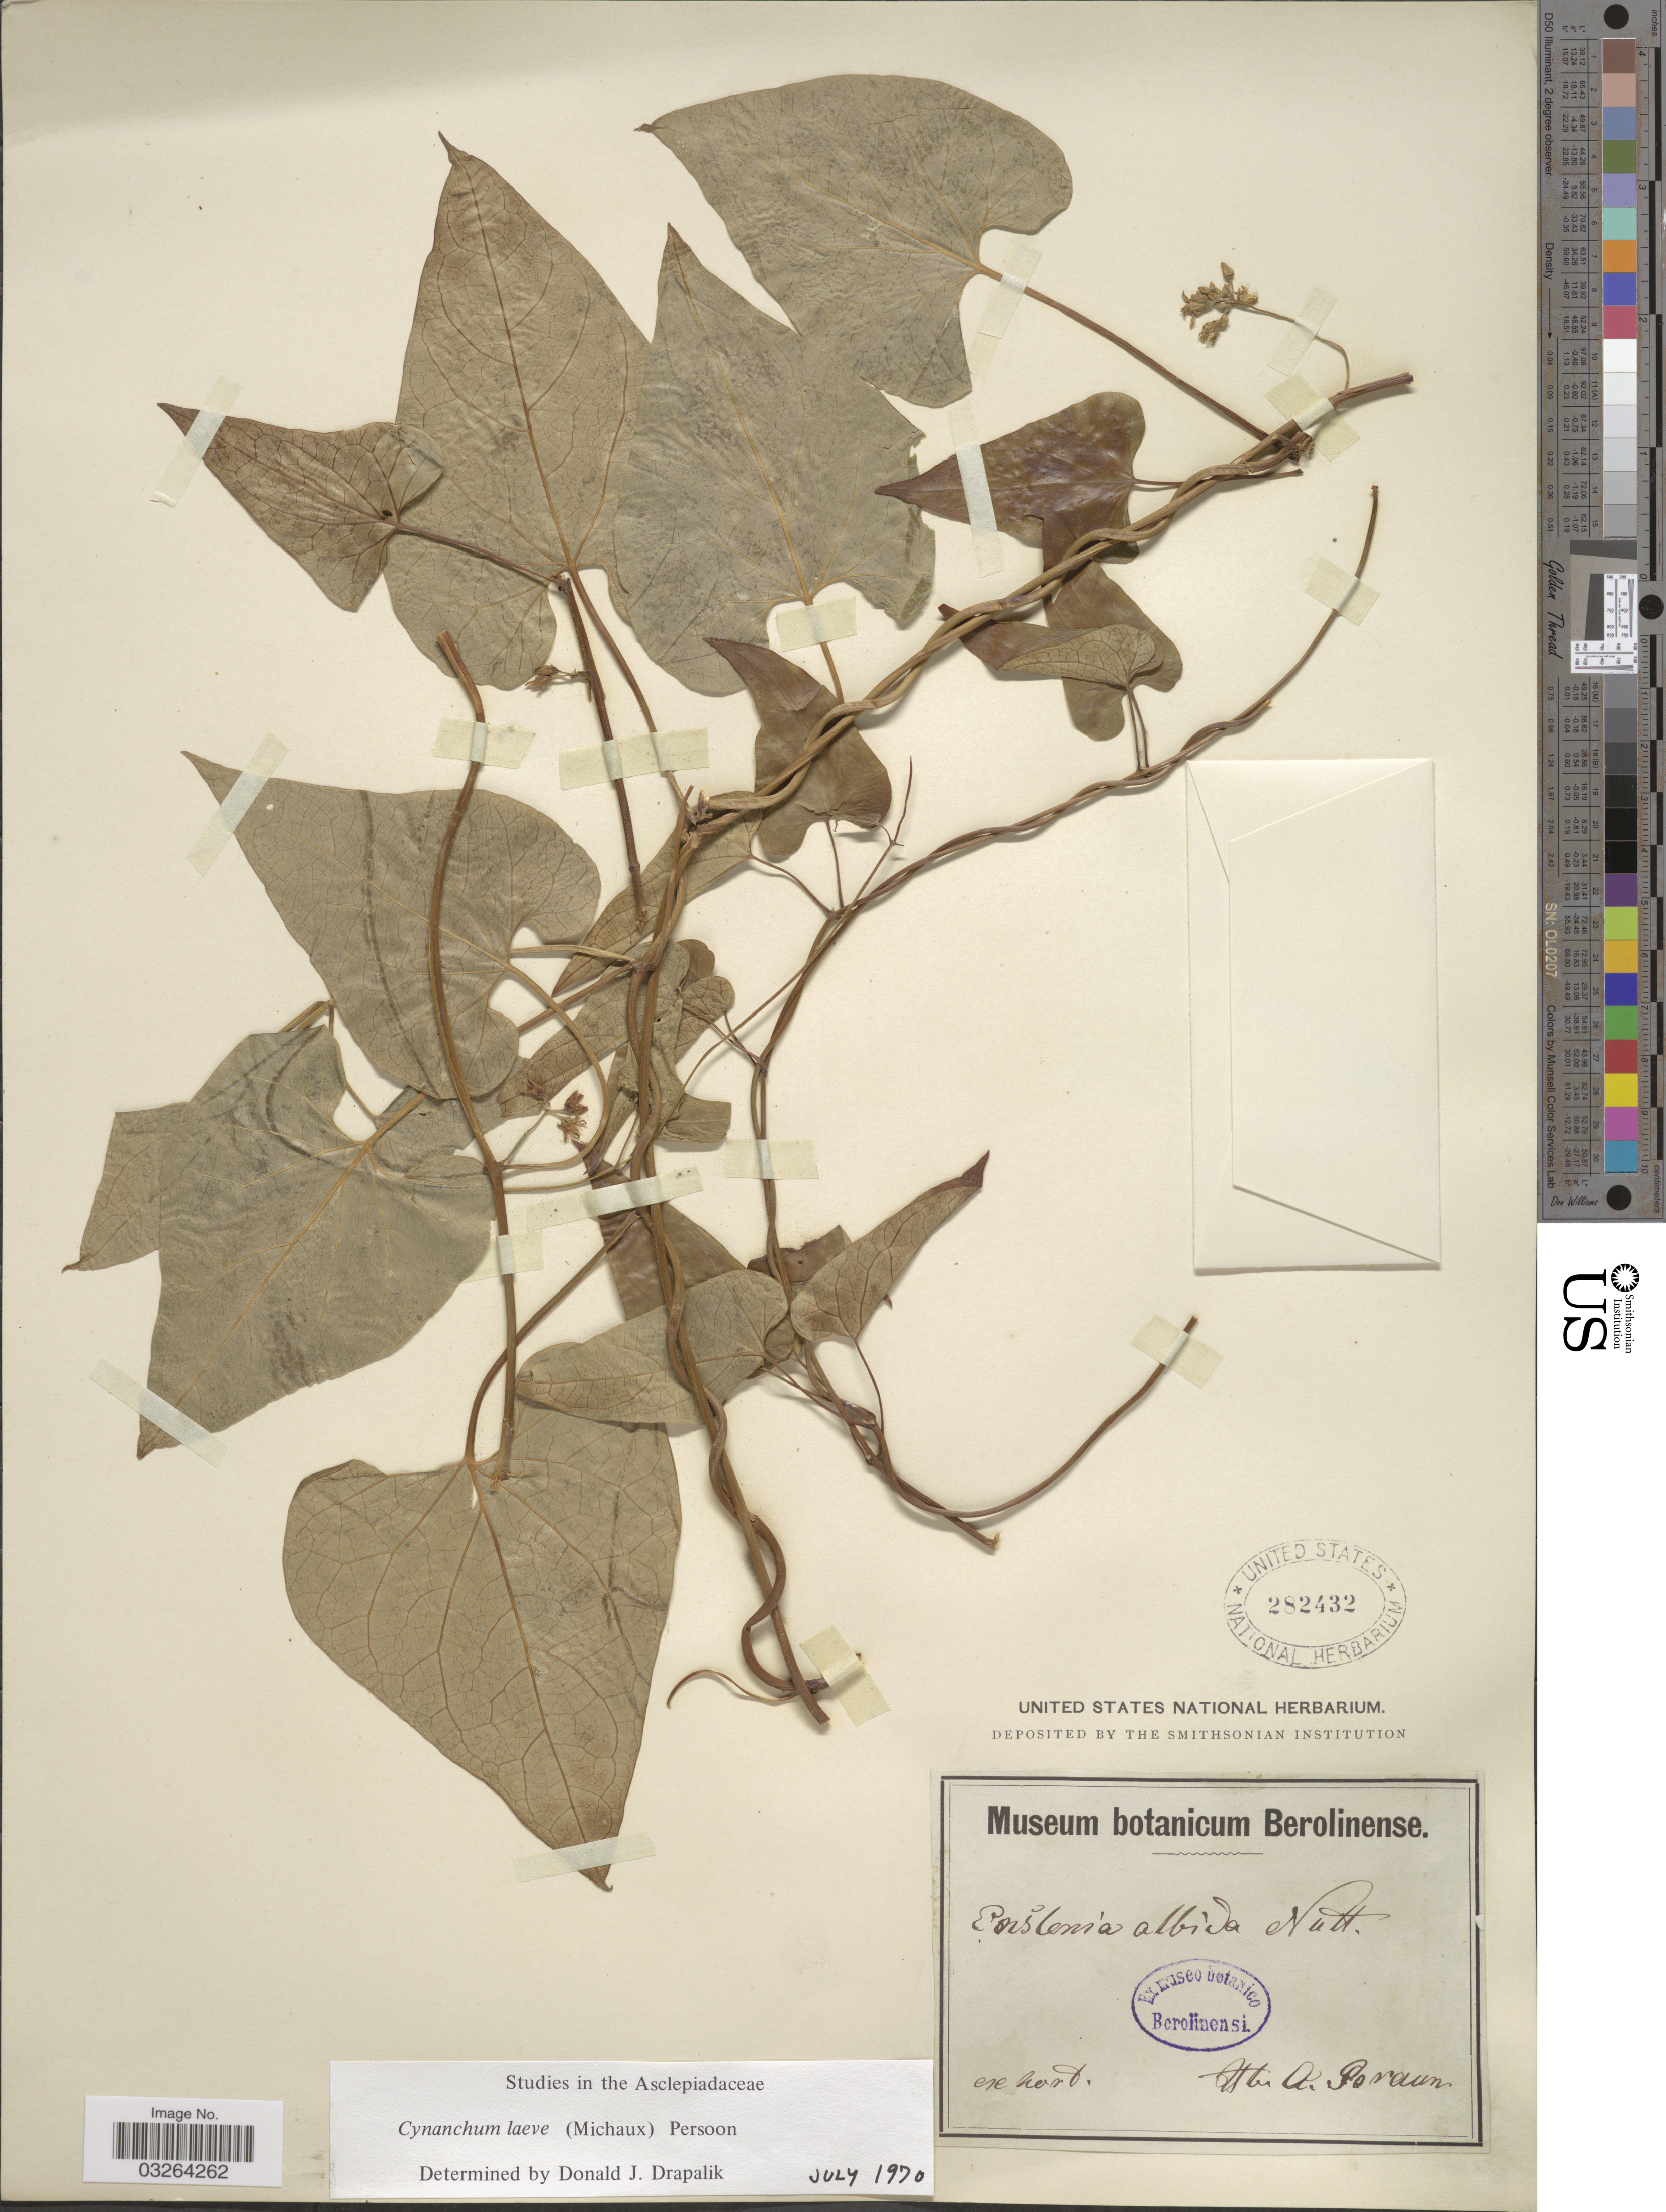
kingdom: Plantae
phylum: Tracheophyta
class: Magnoliopsida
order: Gentianales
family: Apocynaceae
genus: Cynanchum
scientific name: Cynanchum laeve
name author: (Michx.) Pers.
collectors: A. Braun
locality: Ex hort.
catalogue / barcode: US 282432